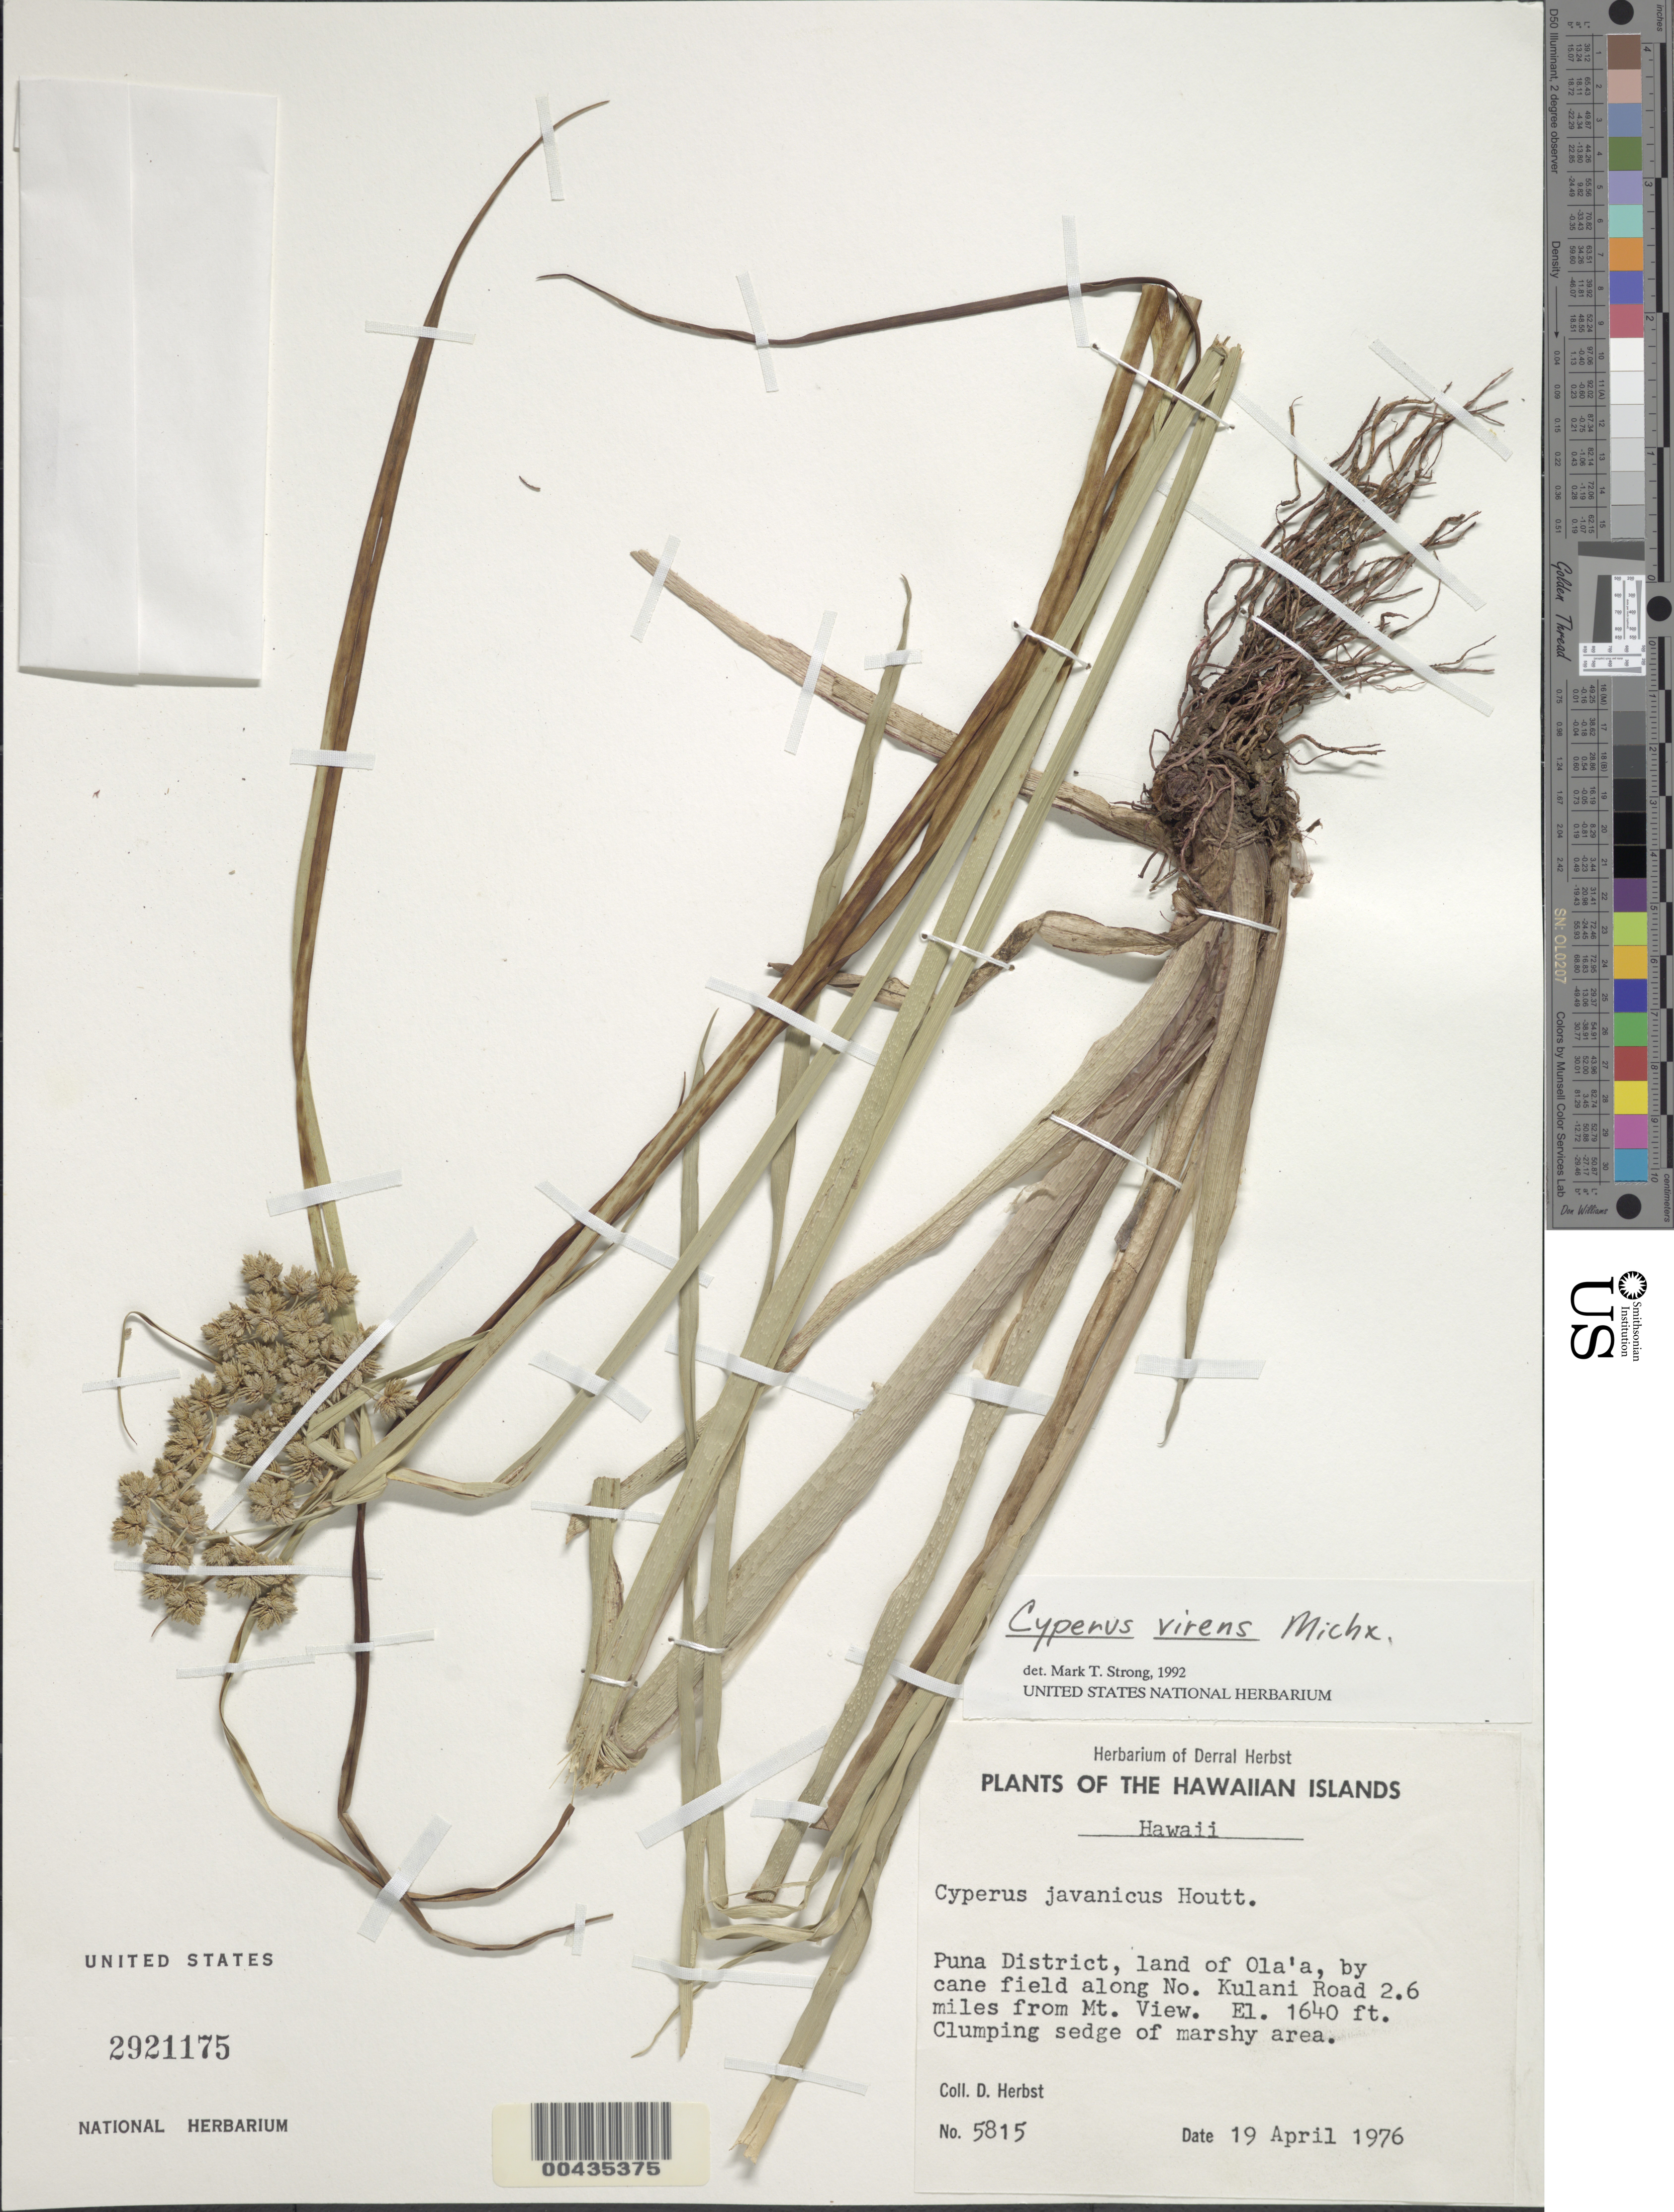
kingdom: Plantae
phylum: Tracheophyta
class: Liliopsida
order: Poales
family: Cyperaceae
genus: Cyperus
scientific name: Cyperus virens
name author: Michx.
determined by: Strong, M. T., (US), Smithsonian Institution - National Museum of Natural History (UNITED STATES)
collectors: D. R. Herbst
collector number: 5815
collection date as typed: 19 Apr 1976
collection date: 1976-04-19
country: United States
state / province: Hawaii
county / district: Hawaii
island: Hawaii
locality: Puna District, land of Olaa, along N Kulani Road, 2.6 mi from Mt. View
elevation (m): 500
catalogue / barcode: US 2921175